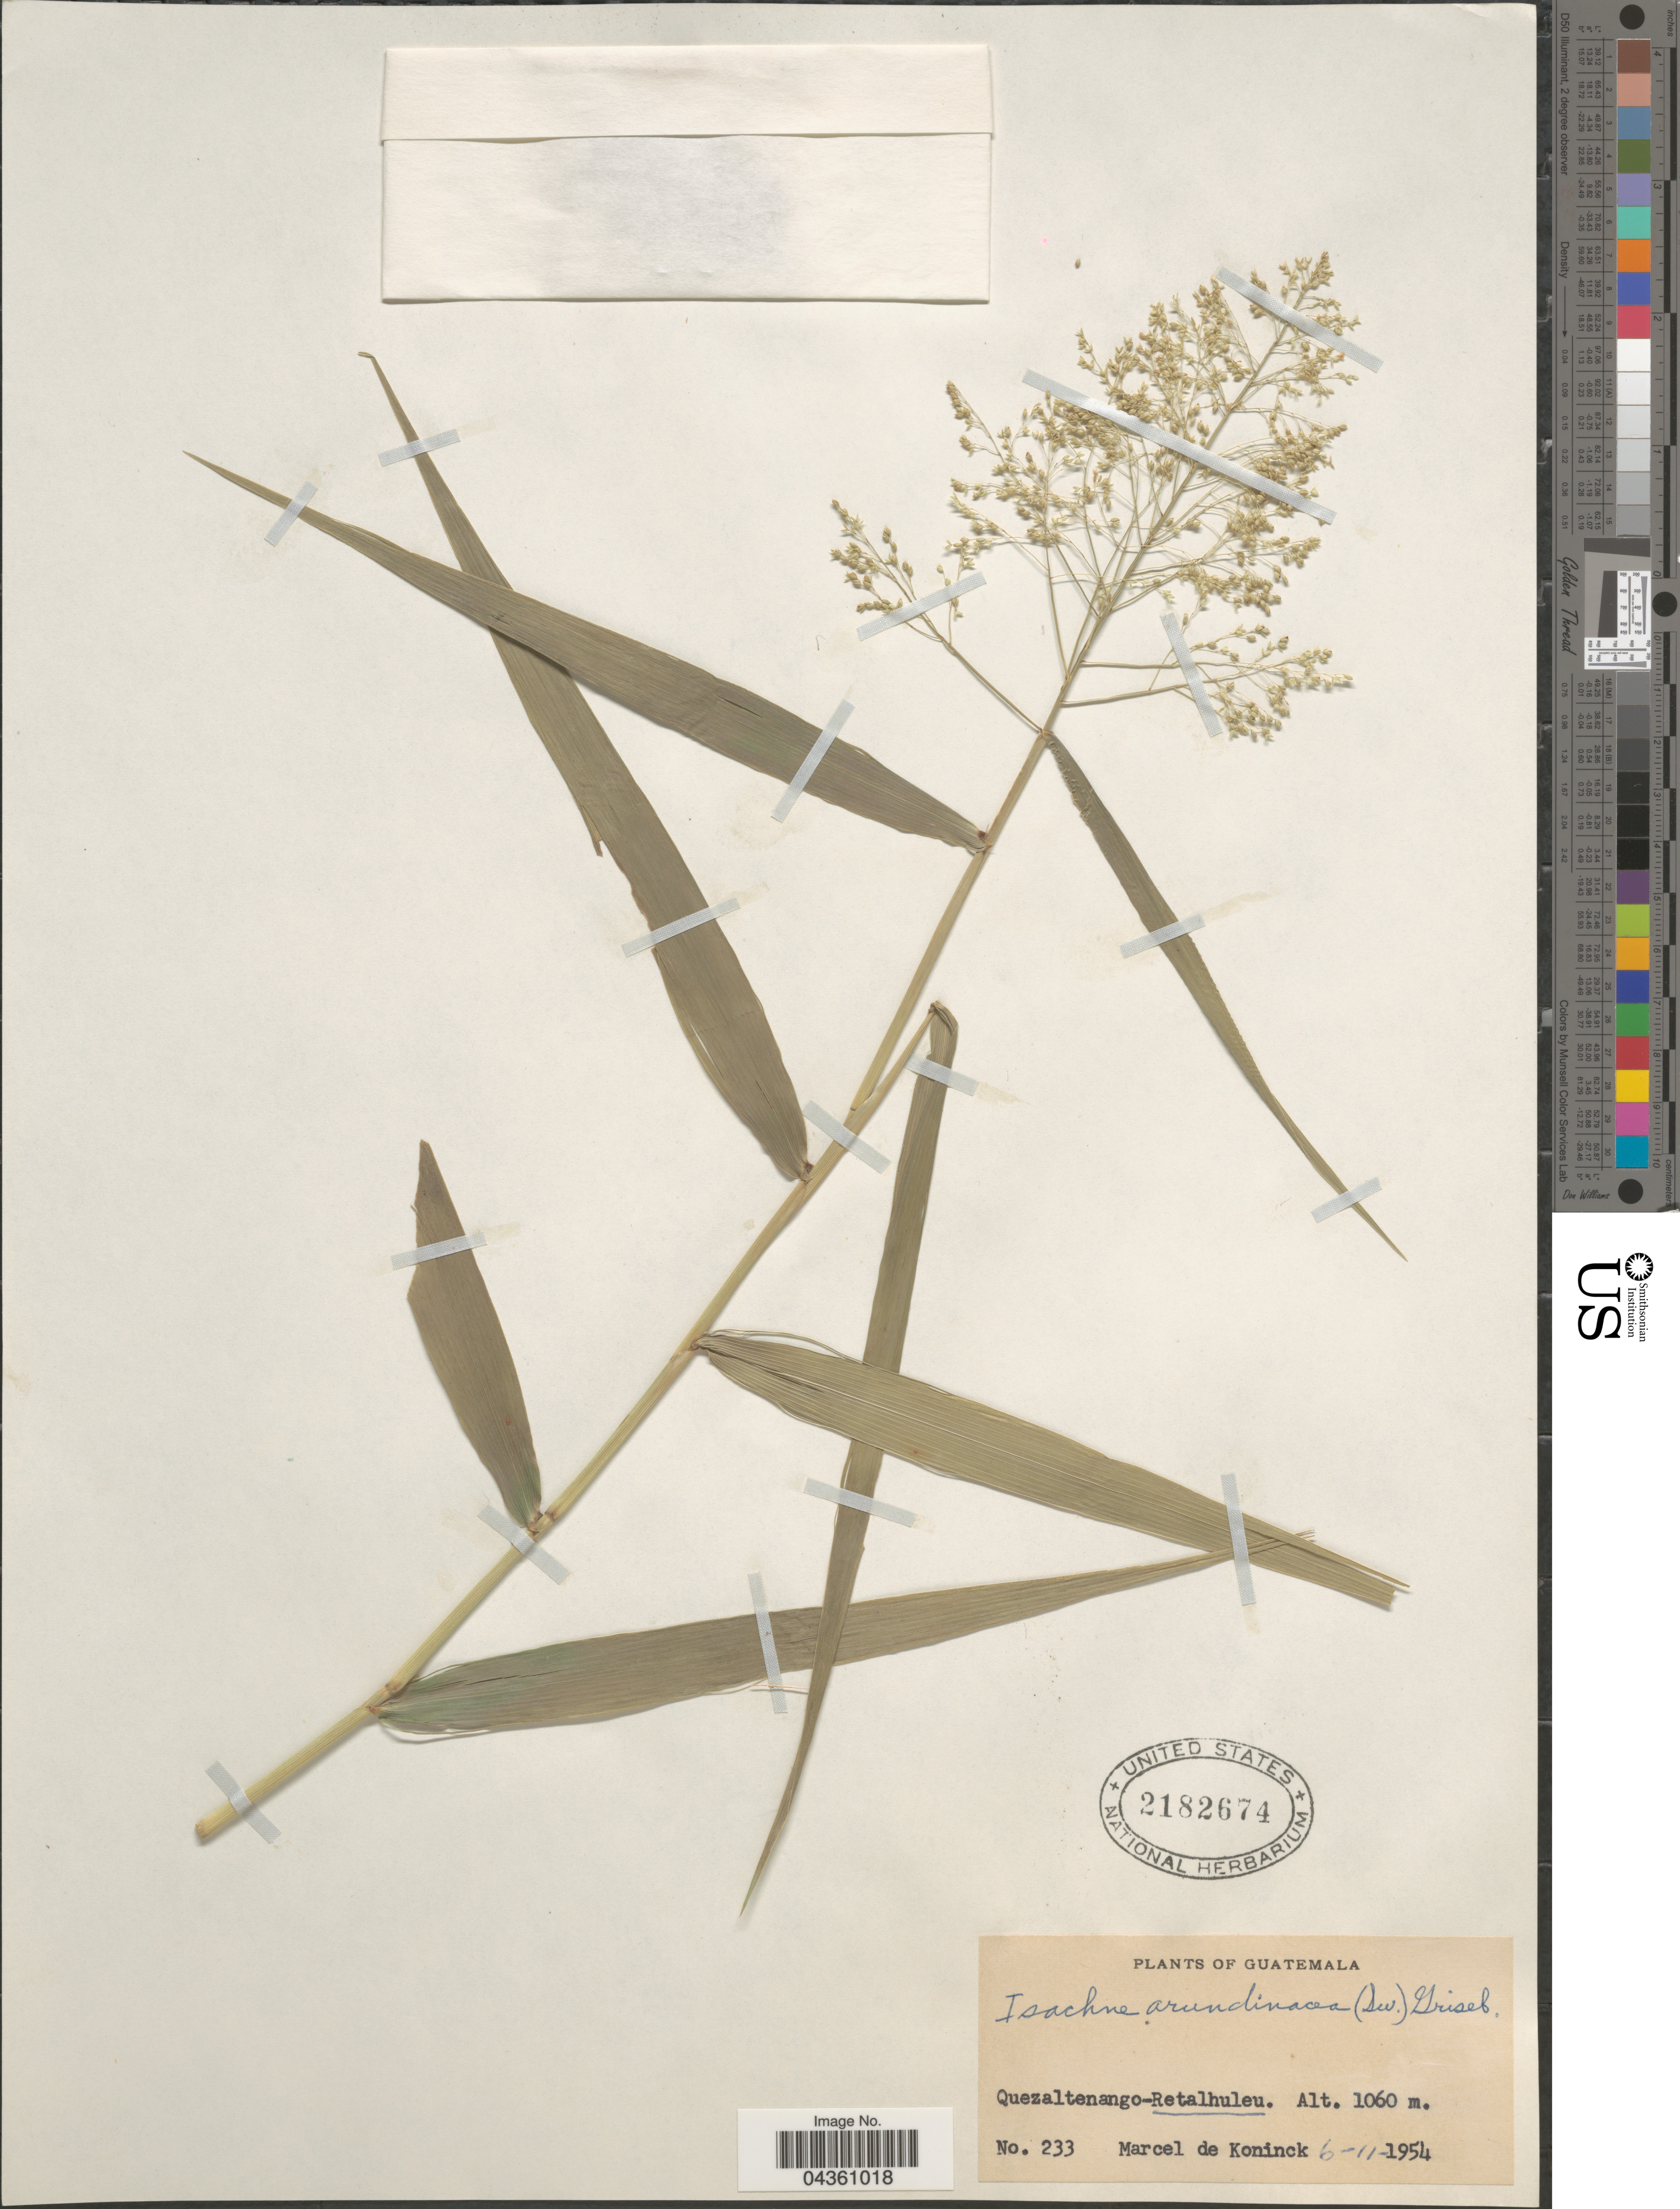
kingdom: Plantae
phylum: Tracheophyta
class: Liliopsida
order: Poales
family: Poaceae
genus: Isachne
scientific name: Isachne arundinacea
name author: (Sw.) Griseb.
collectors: M. Koninck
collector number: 233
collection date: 1954-11-06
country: Guatemala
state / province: Retalhuleu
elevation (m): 1060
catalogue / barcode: US 2182674